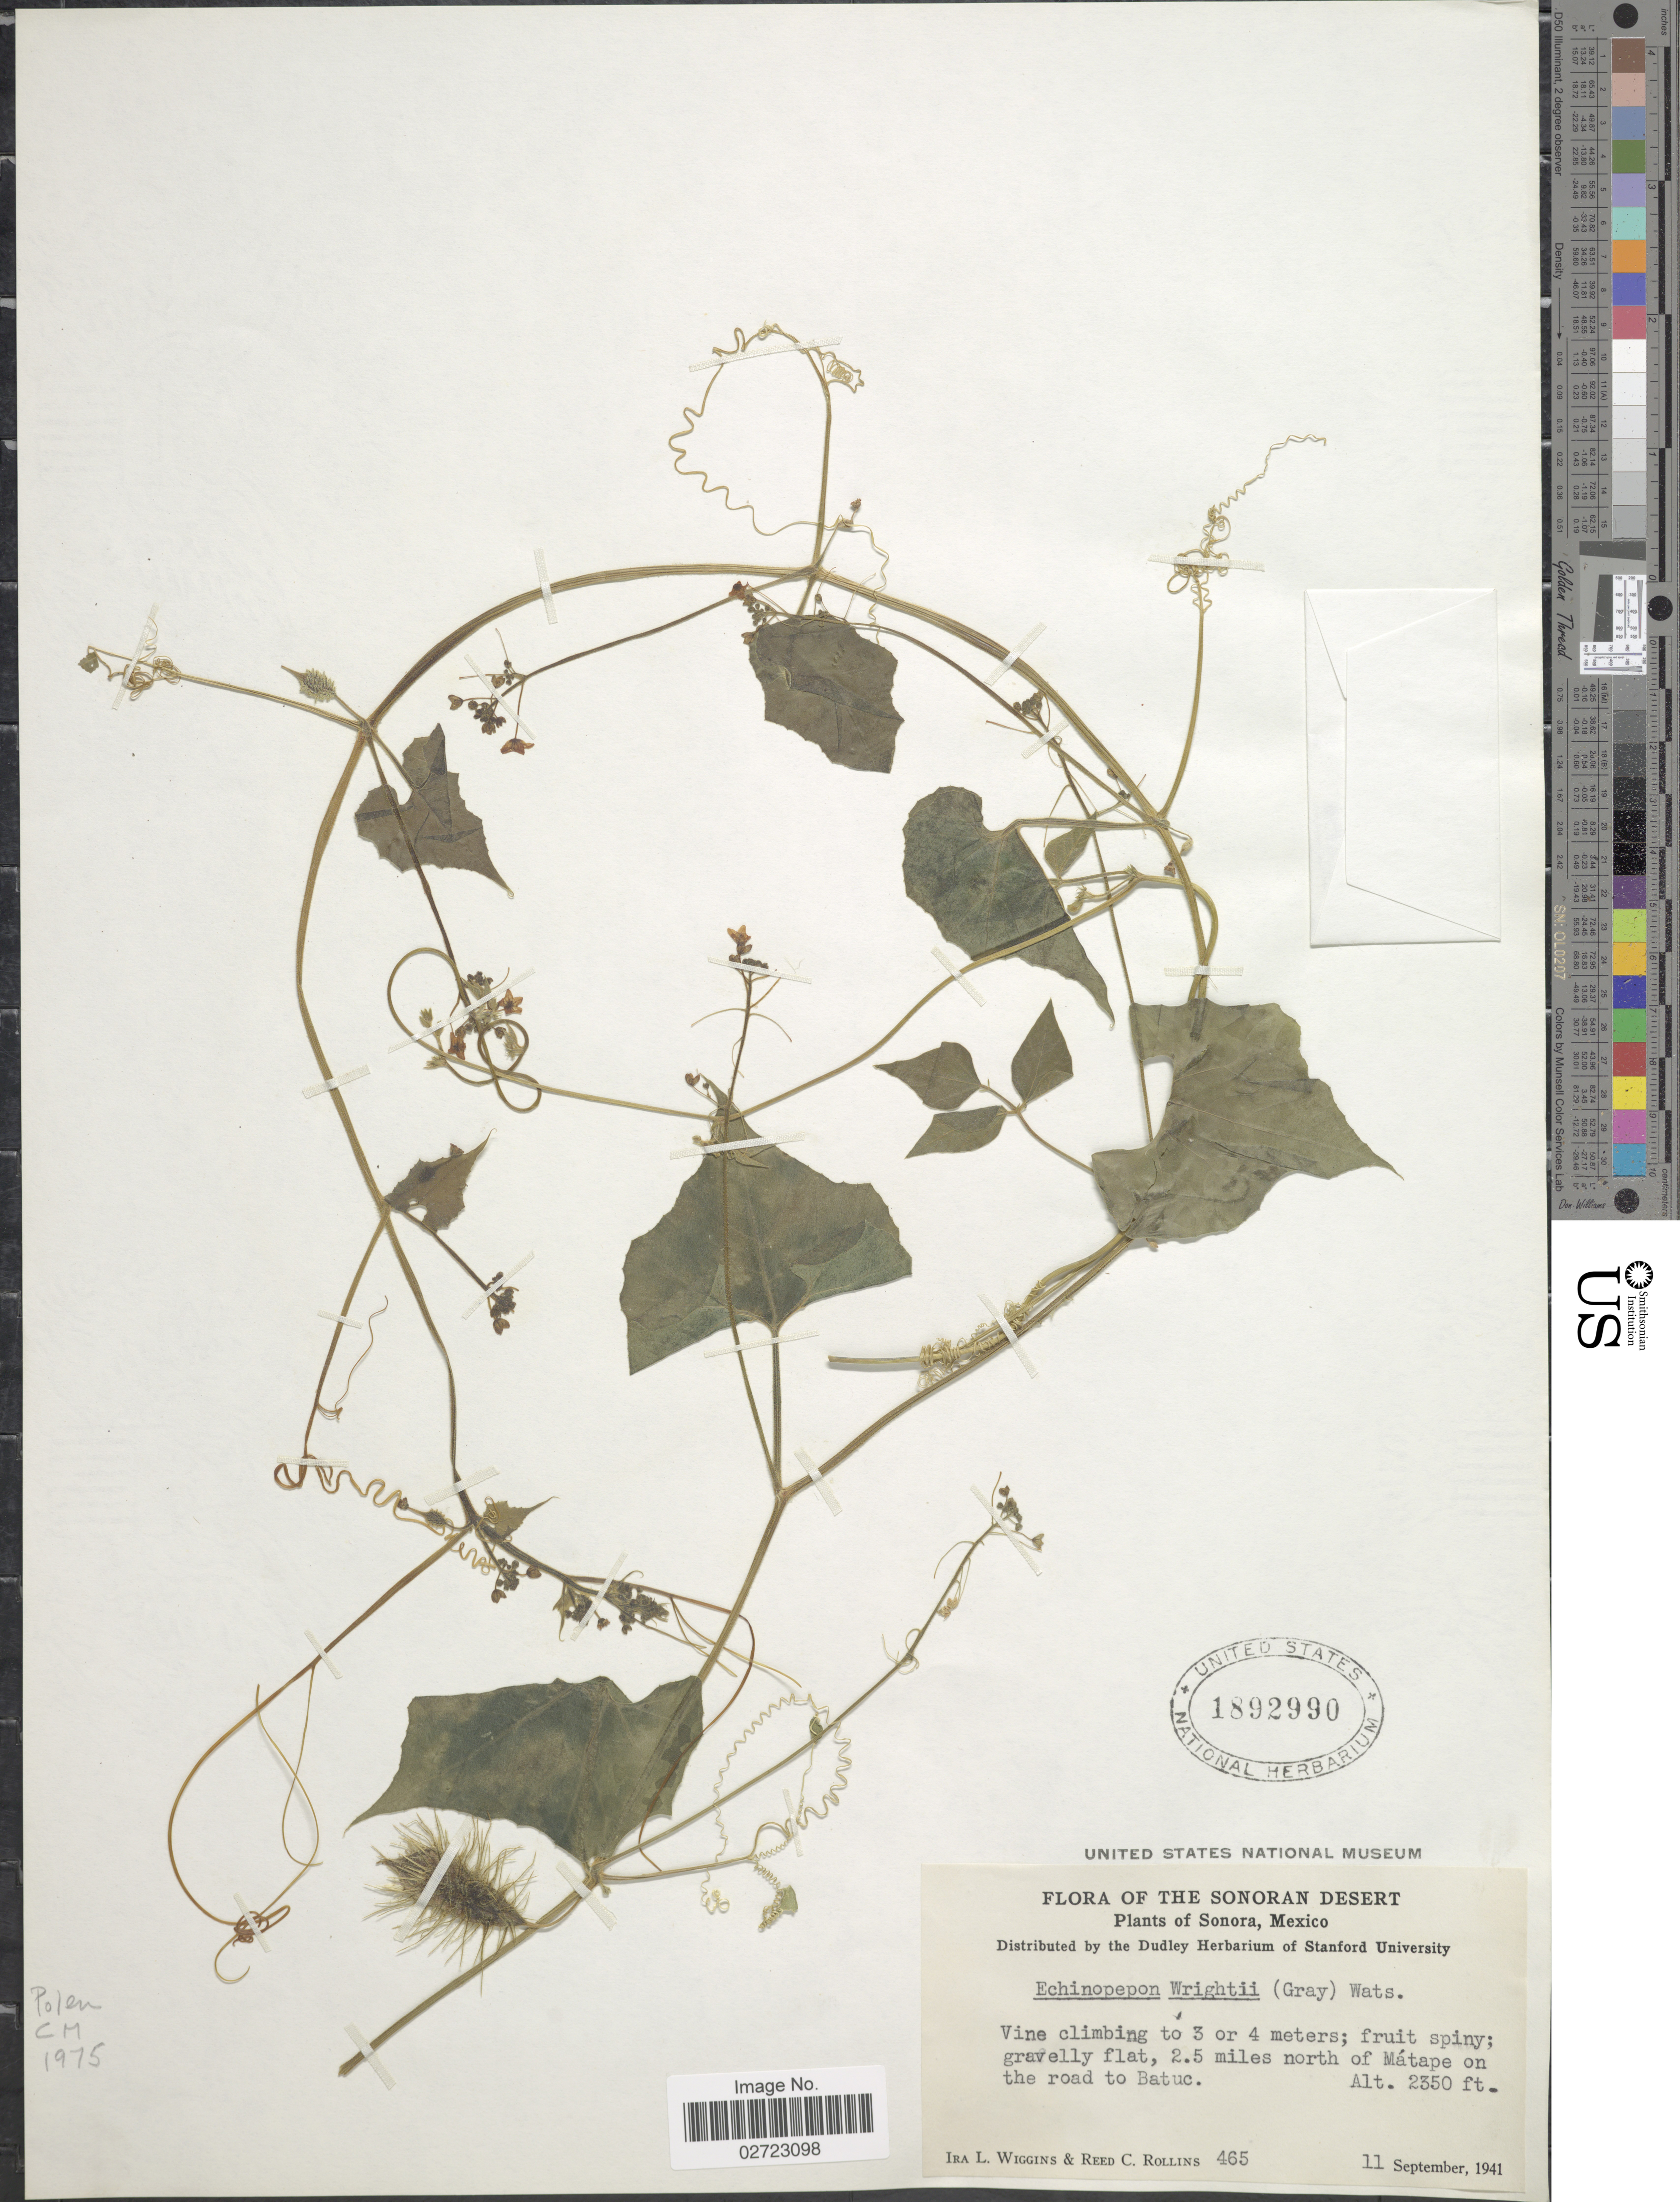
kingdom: Plantae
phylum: Tracheophyta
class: Magnoliopsida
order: Cucurbitales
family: Cucurbitaceae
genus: Echinopepon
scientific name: Echinopepon wrightii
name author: (A. Gray) S. Watson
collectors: I. L. Wiggins & R. C. Rollins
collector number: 465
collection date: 1941-09-11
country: Mexico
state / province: Sonora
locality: The Sonoran Desert, 2.5 miles north of Matape on the road to Batuc.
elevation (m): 716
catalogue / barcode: US 1892990